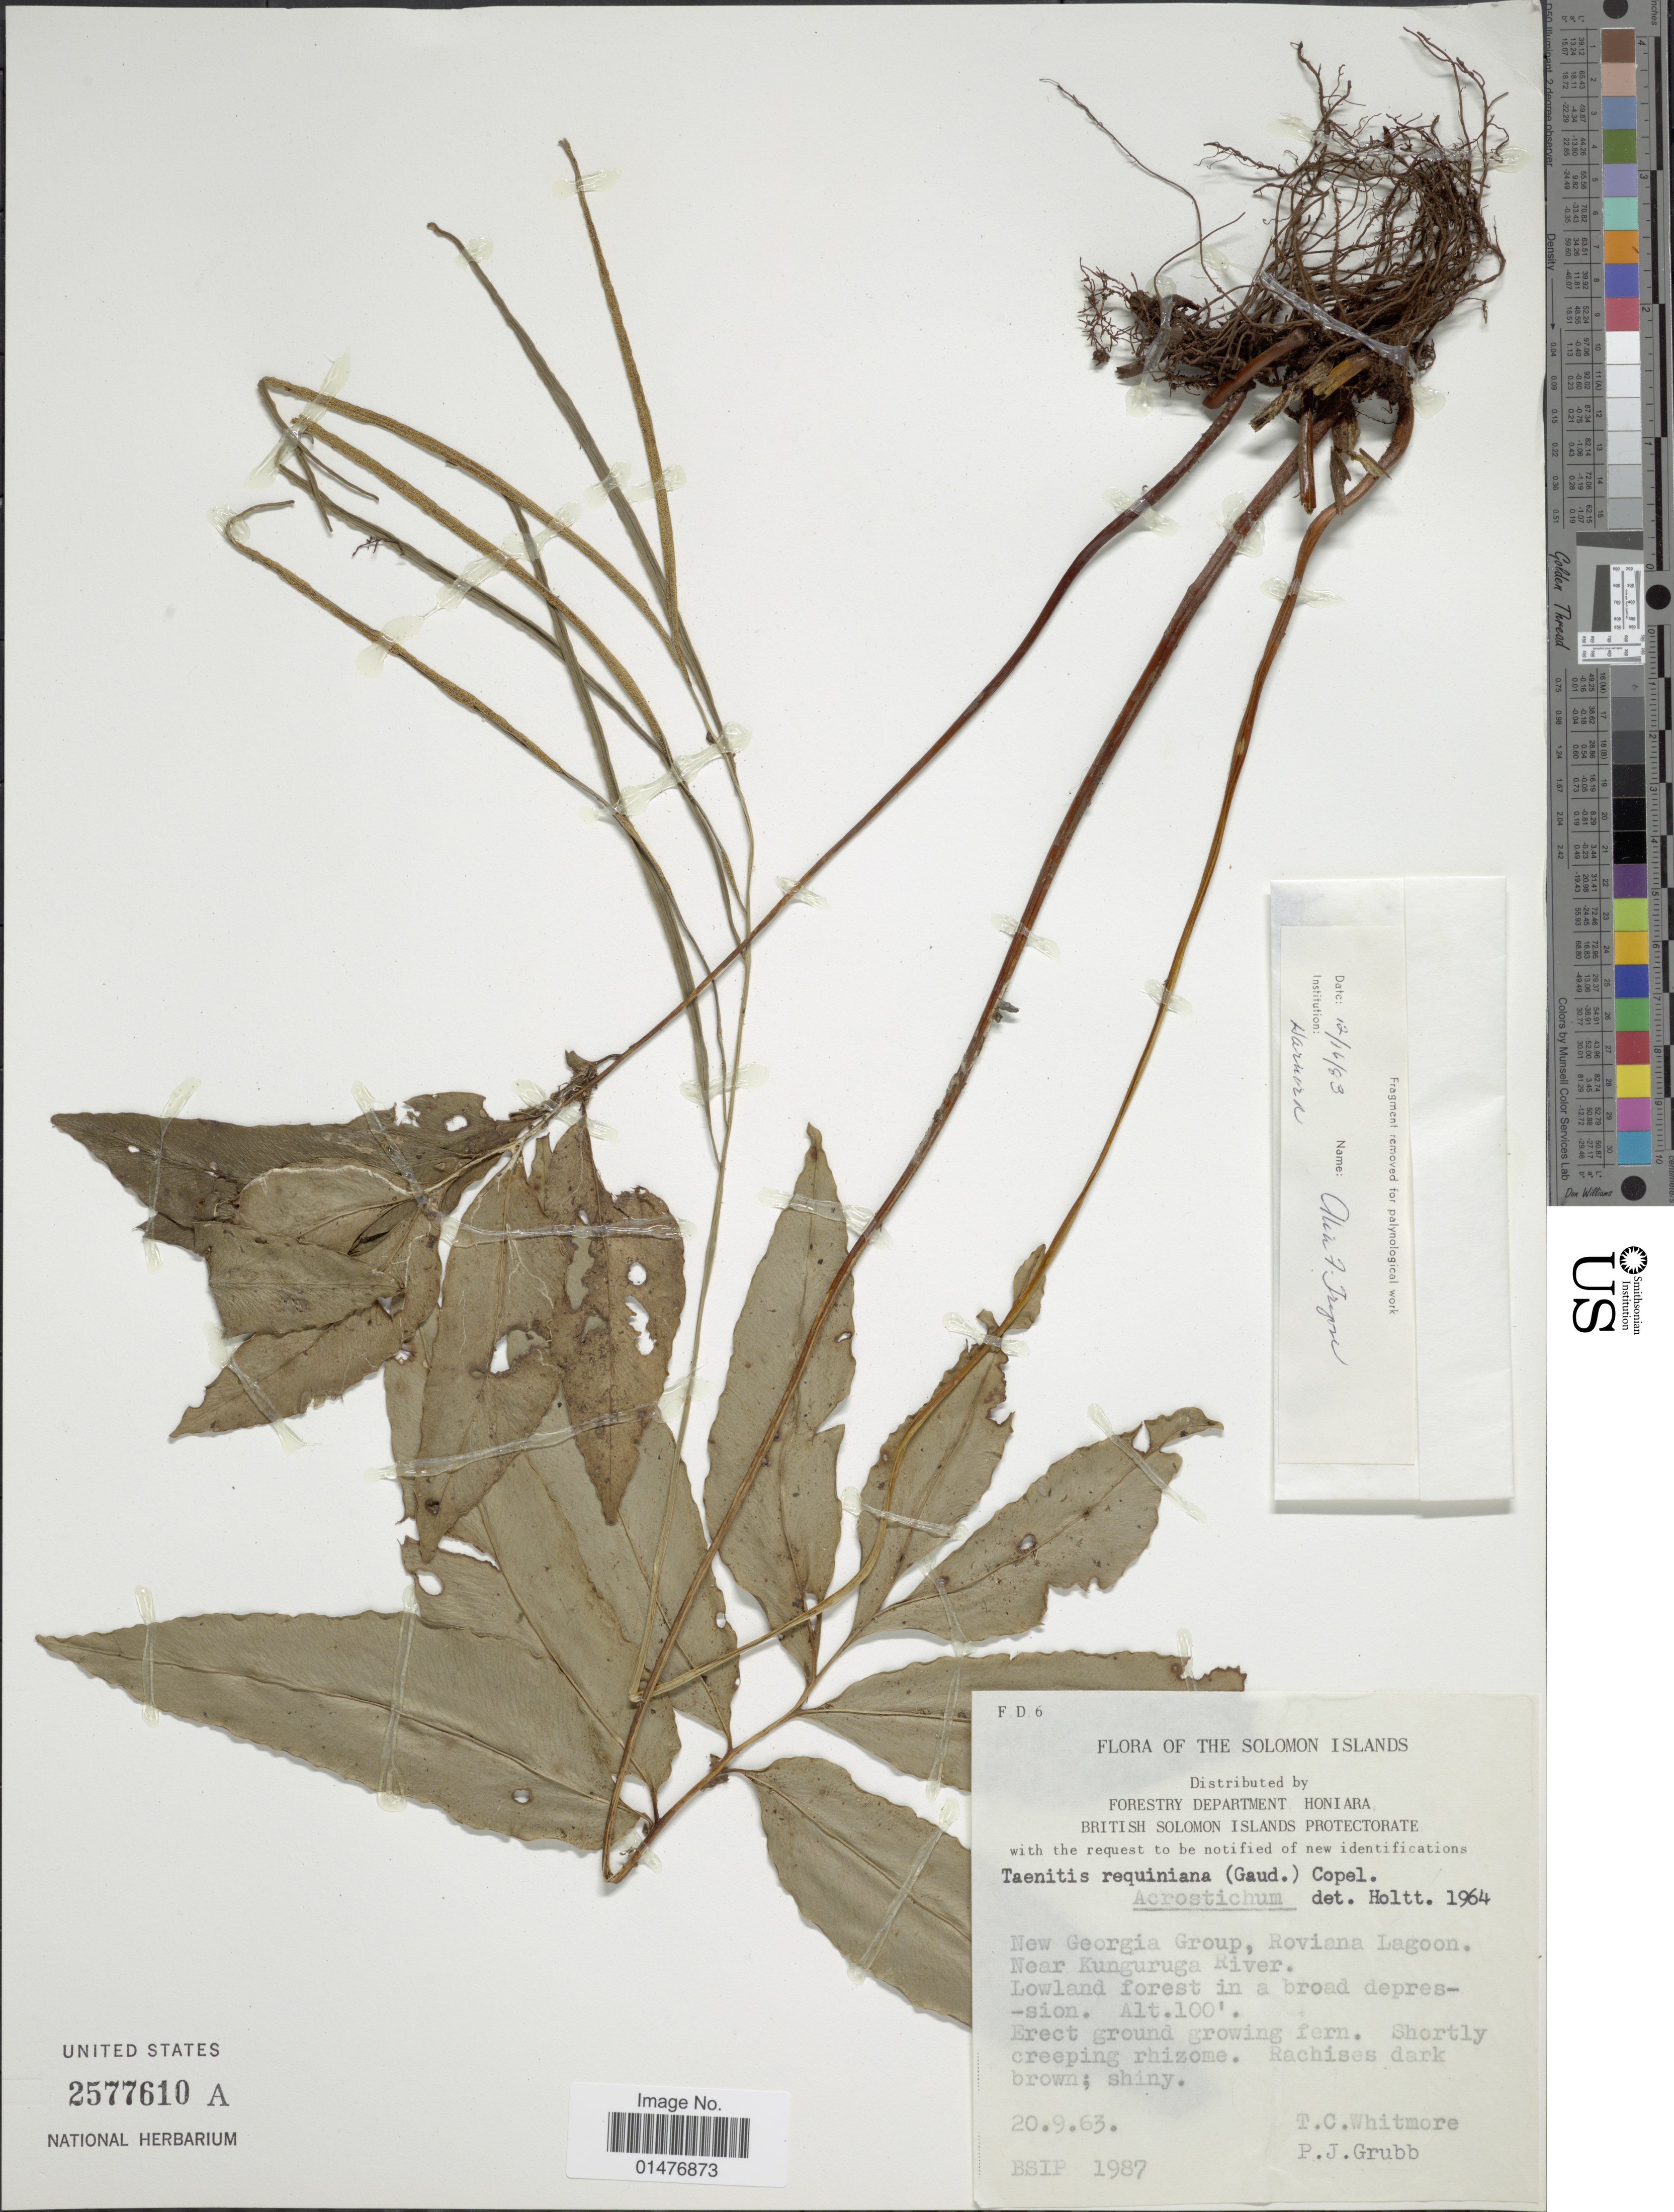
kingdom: Plantae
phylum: Tracheophyta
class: Polypodiopsida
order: Polypodiales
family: Pteridaceae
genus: Taenitis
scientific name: Taenitis requiniana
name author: (Gaudich.) Copel.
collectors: T. C. Whitmore & P. J. Grubb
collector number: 1987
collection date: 1963-09-20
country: Solomon Islands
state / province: Solomon Islands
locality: Near Georgia group, Roviana Lagoon, Near Kunguruga river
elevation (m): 100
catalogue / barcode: US 2577610